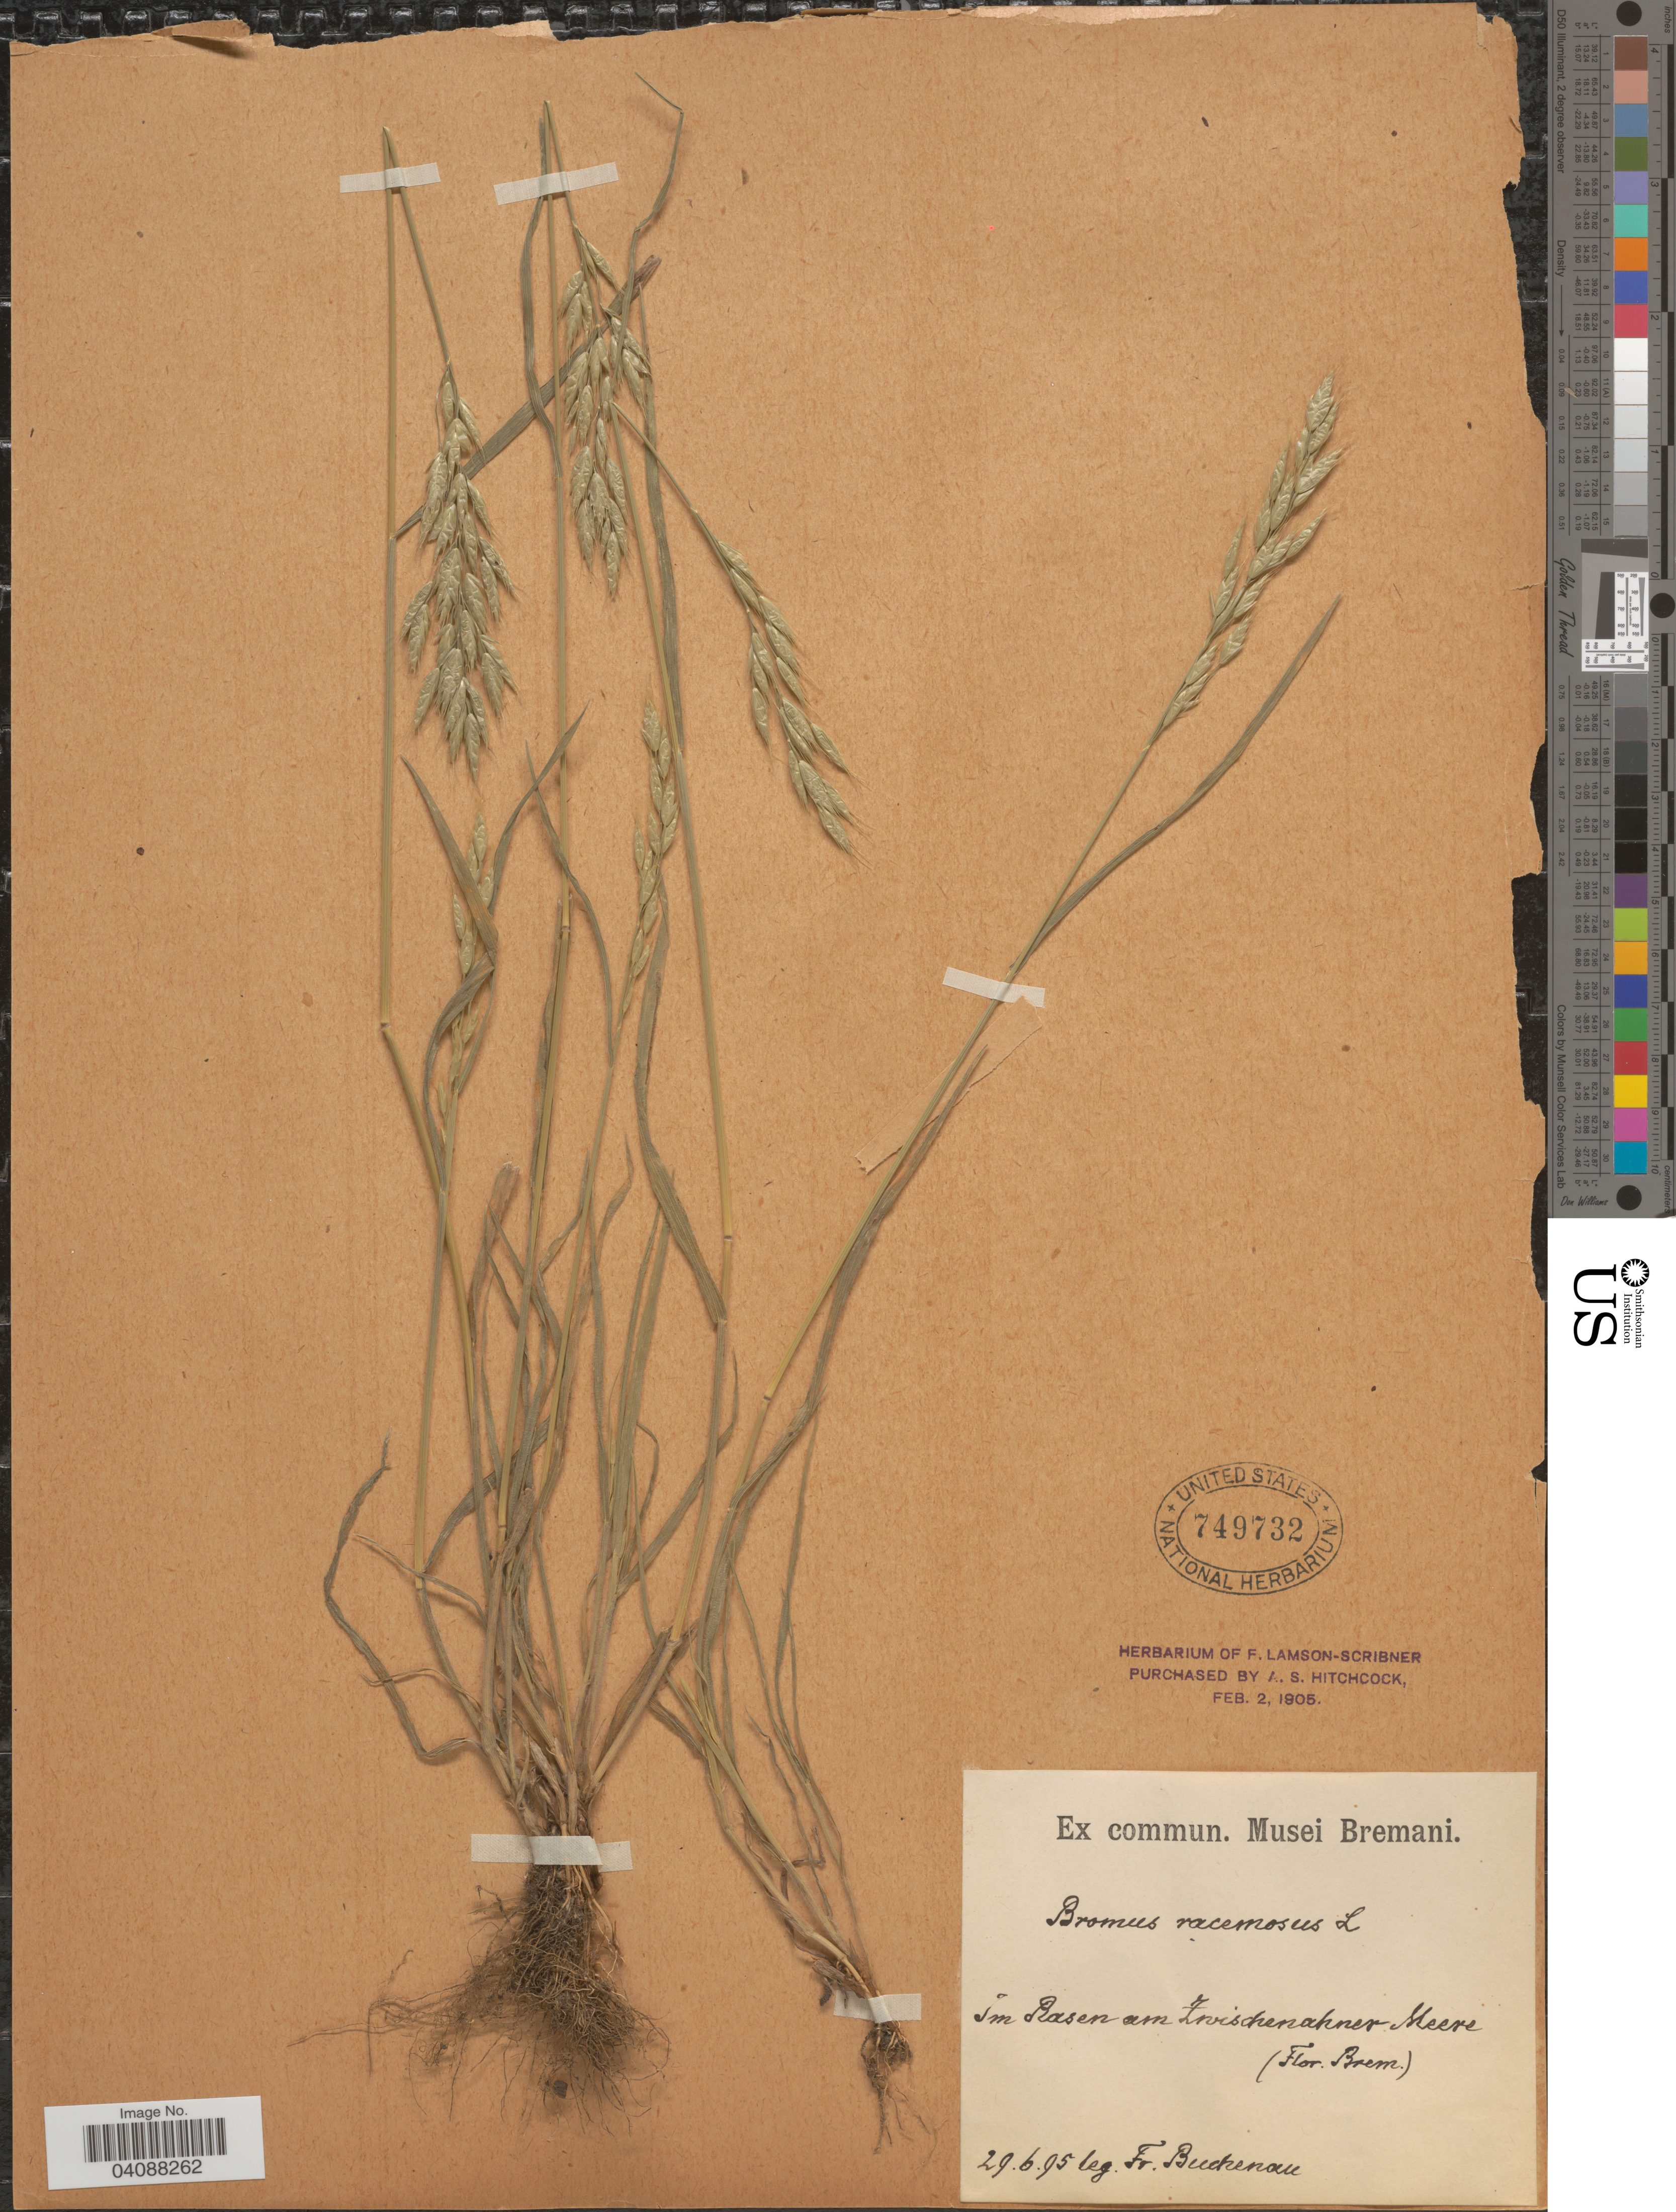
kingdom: Plantae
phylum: Tracheophyta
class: Liliopsida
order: Poales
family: Poaceae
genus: Bromus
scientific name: Bromus racemosus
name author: L.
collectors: F. Buchenau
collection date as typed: Transcribed d/m/y: 29/6/95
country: Germany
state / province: Bremen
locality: Im Basen am Zwischenahner Meere.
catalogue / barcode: US 749732